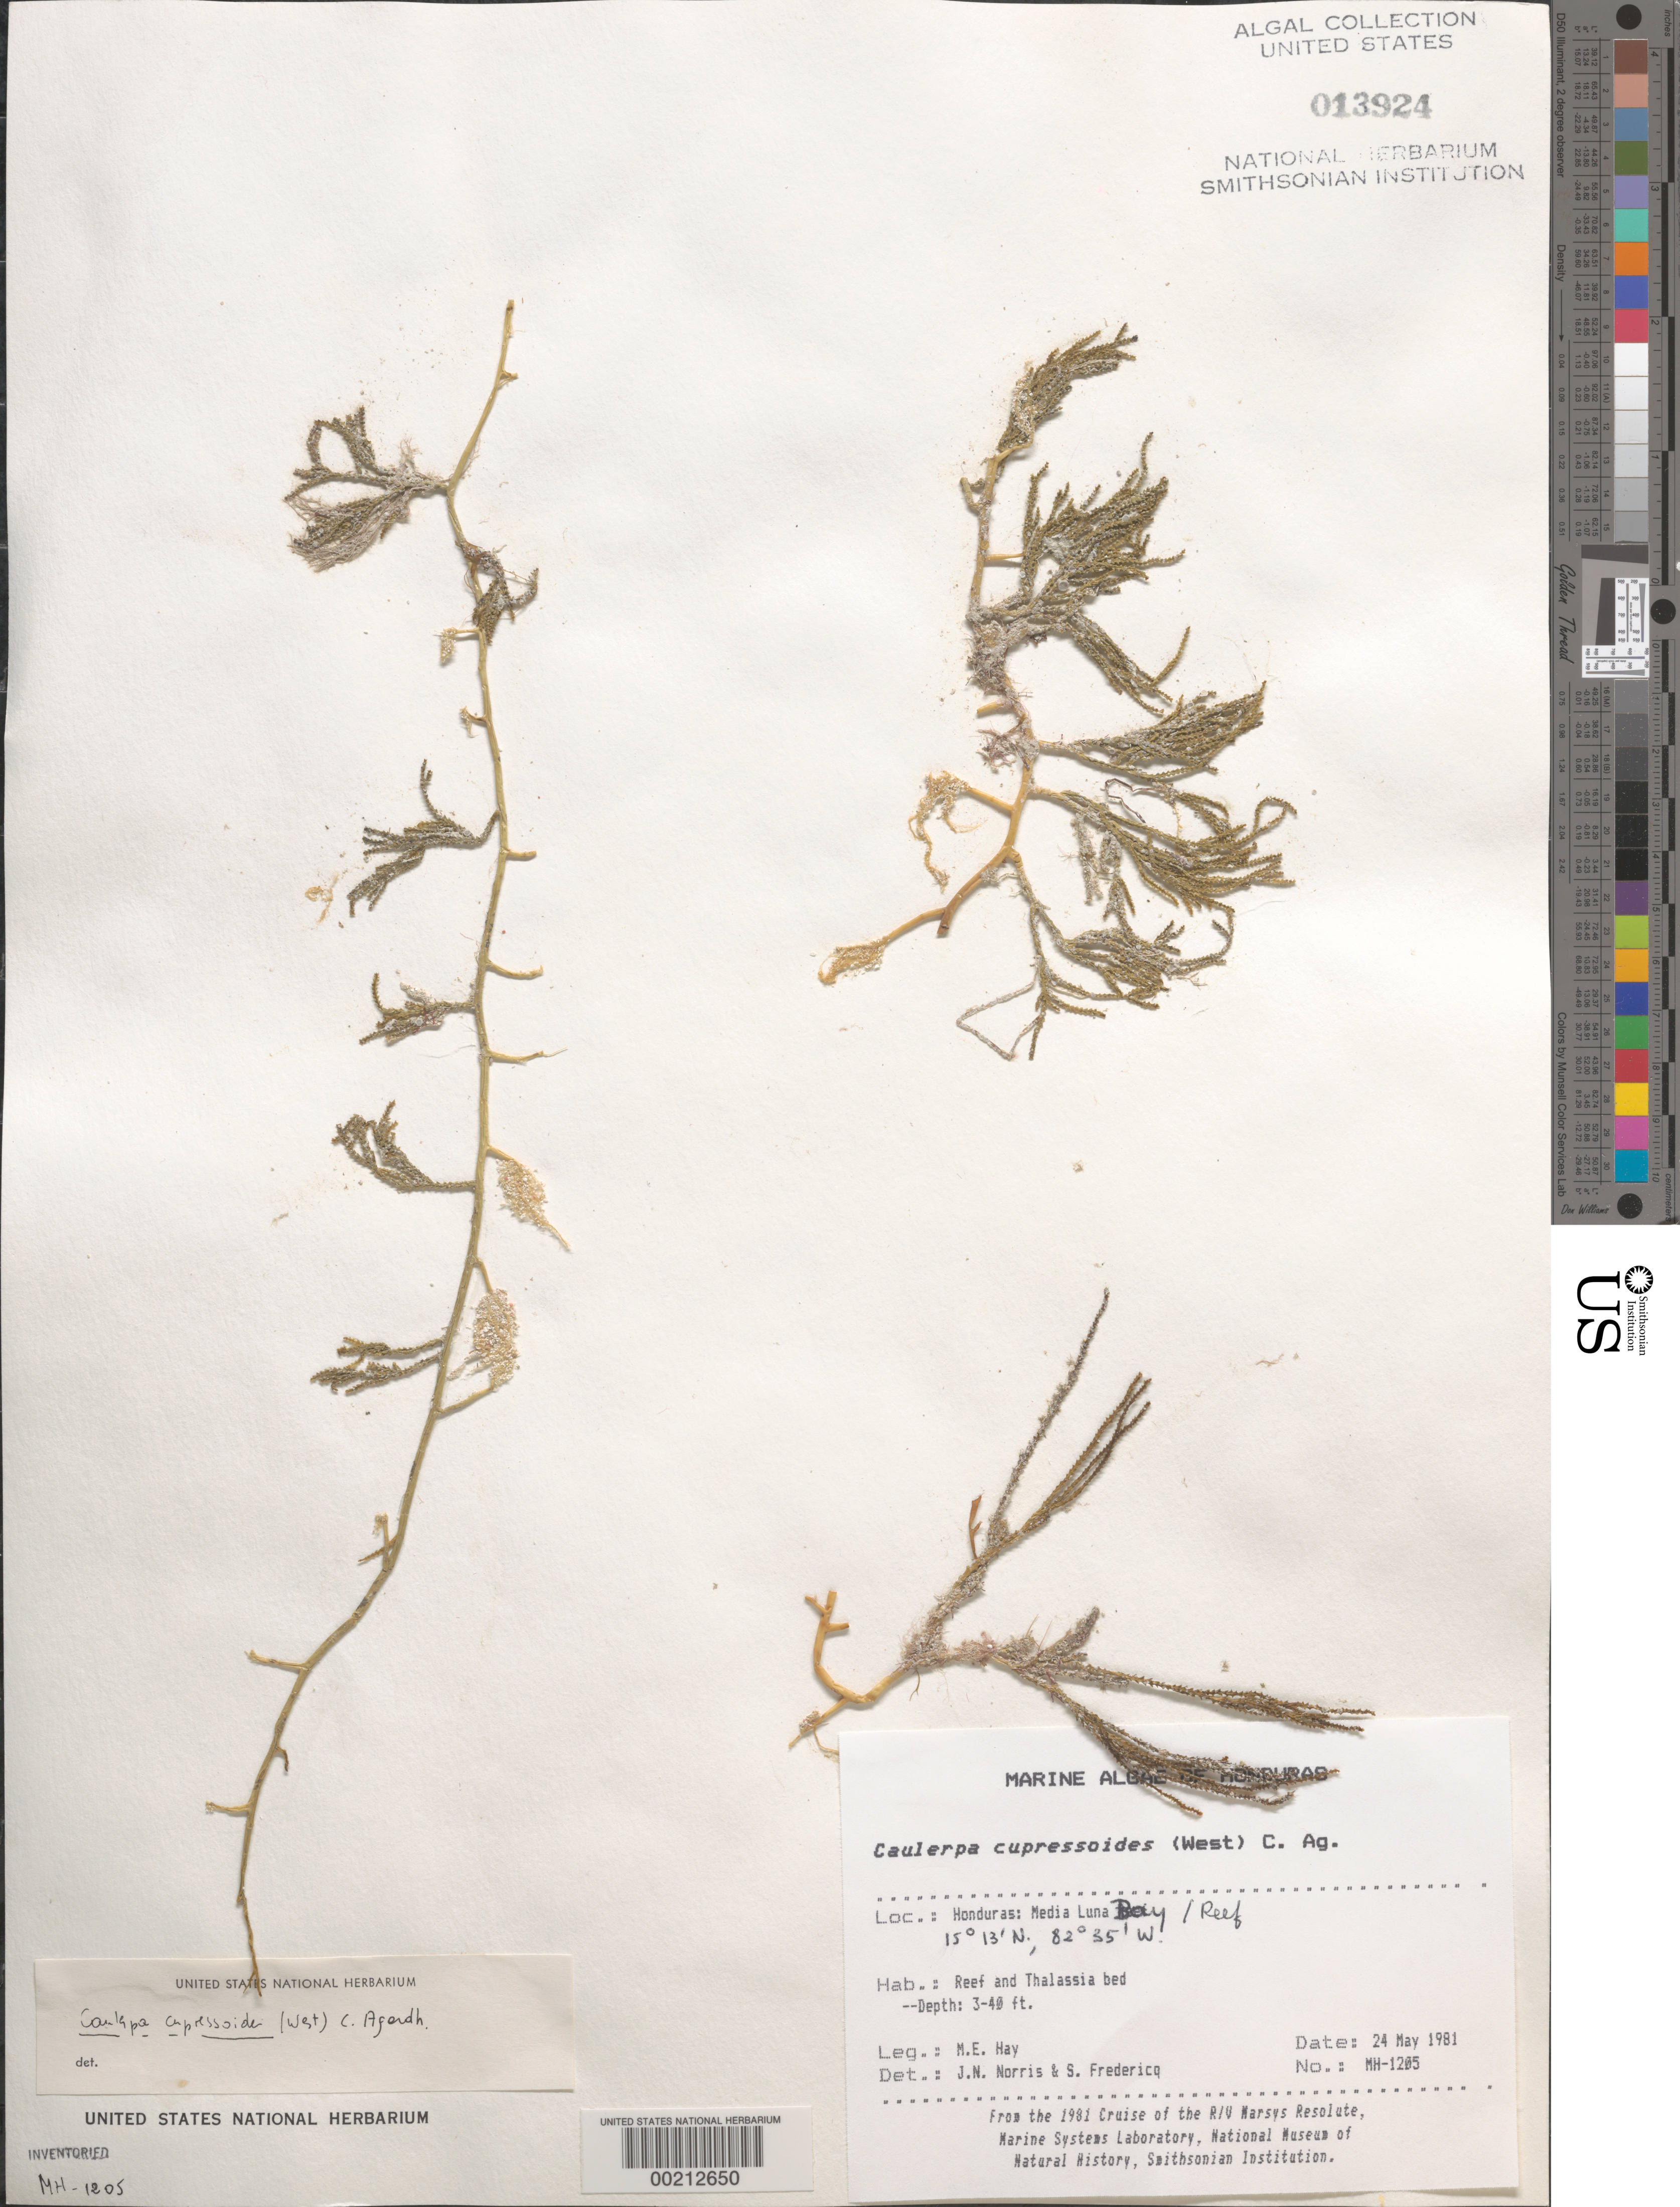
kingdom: Plantae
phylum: Chlorophyta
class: Ulvophyceae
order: Bryopsidales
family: Caulerpaceae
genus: Caulerpa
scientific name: Caulerpa cupressoides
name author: (Vahl) C. Agardh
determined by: Norris, J. N.; Fredericq, S.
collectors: M. E. Hay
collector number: MEH-1205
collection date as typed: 24 May 1981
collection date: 1981-05-24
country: Honduras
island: Media Luna Cay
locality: Media Luna Reef, Media Luna Bay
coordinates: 15 13' N, 82 35' W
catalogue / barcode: US 13924